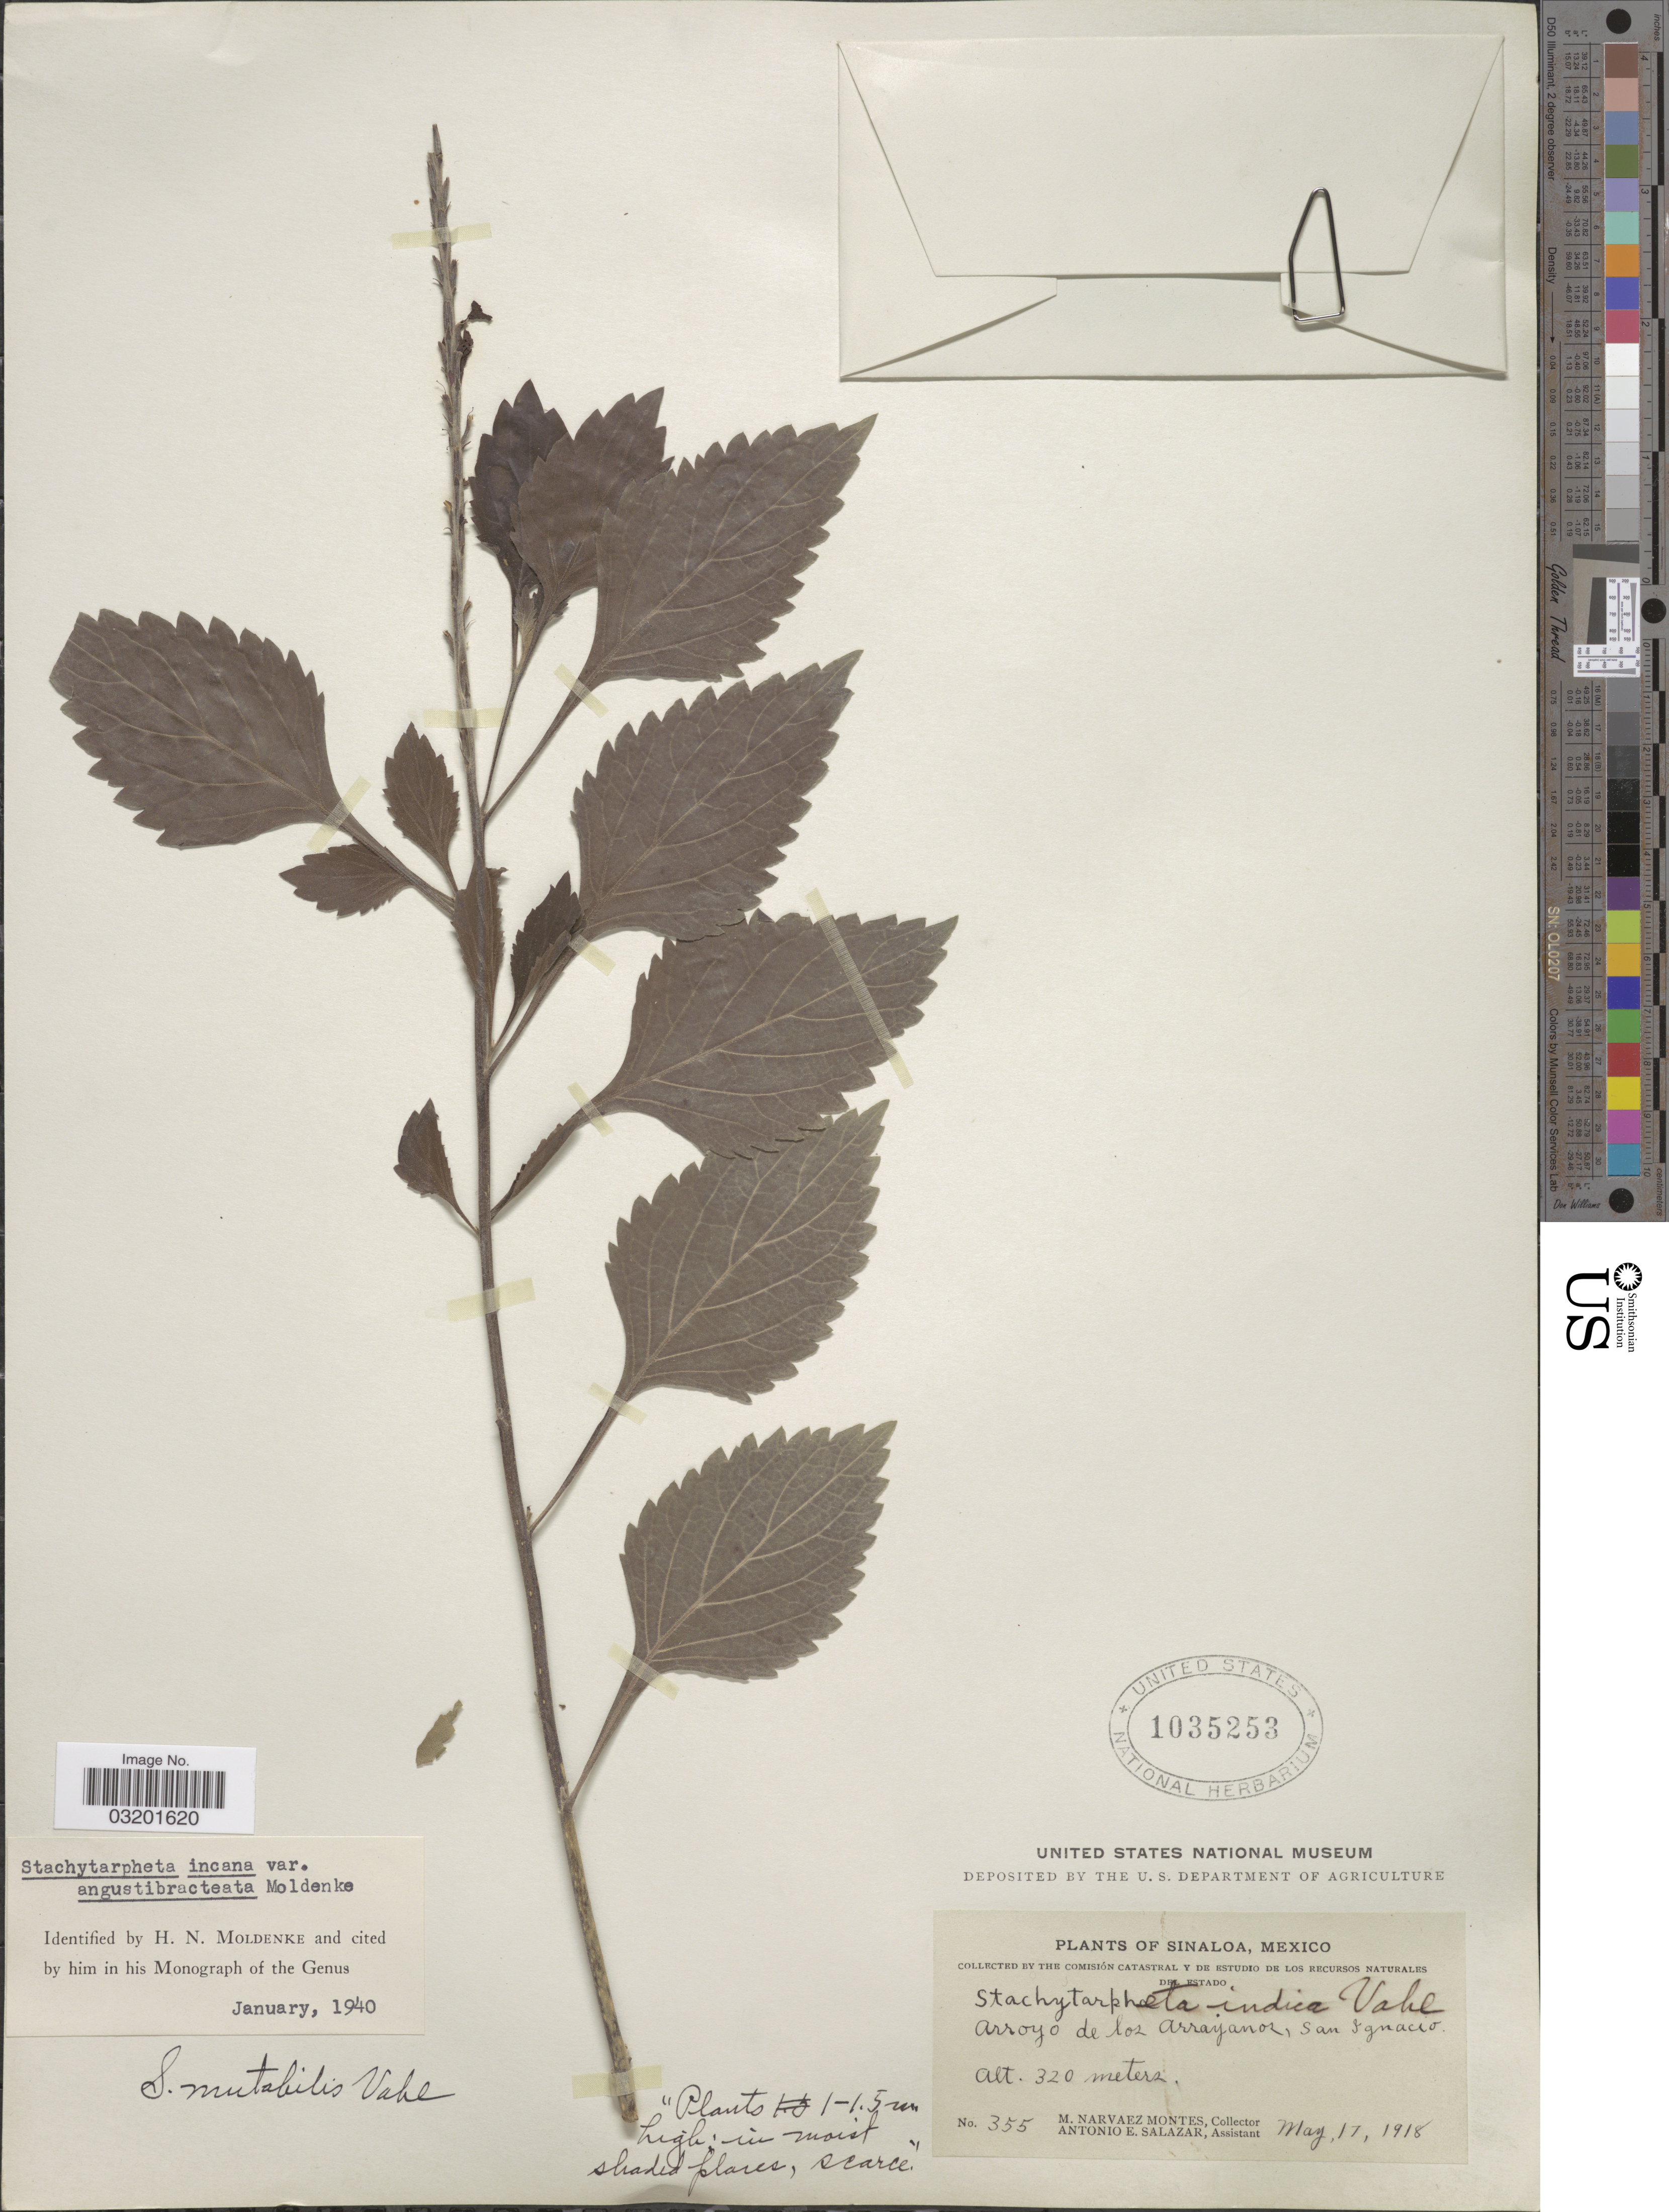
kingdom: Plantae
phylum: Tracheophyta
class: Magnoliopsida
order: Lamiales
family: Verbenaceae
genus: Stachytarpheta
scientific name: Stachytarpheta incana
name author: Moldenke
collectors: M. Narvaez-Montes & A. E. Salazar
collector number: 355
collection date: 1918-05-17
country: Mexico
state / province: Sinaloa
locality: Arroyo de los Arrayanos, San Ignacio.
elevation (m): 320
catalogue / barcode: US 1035253